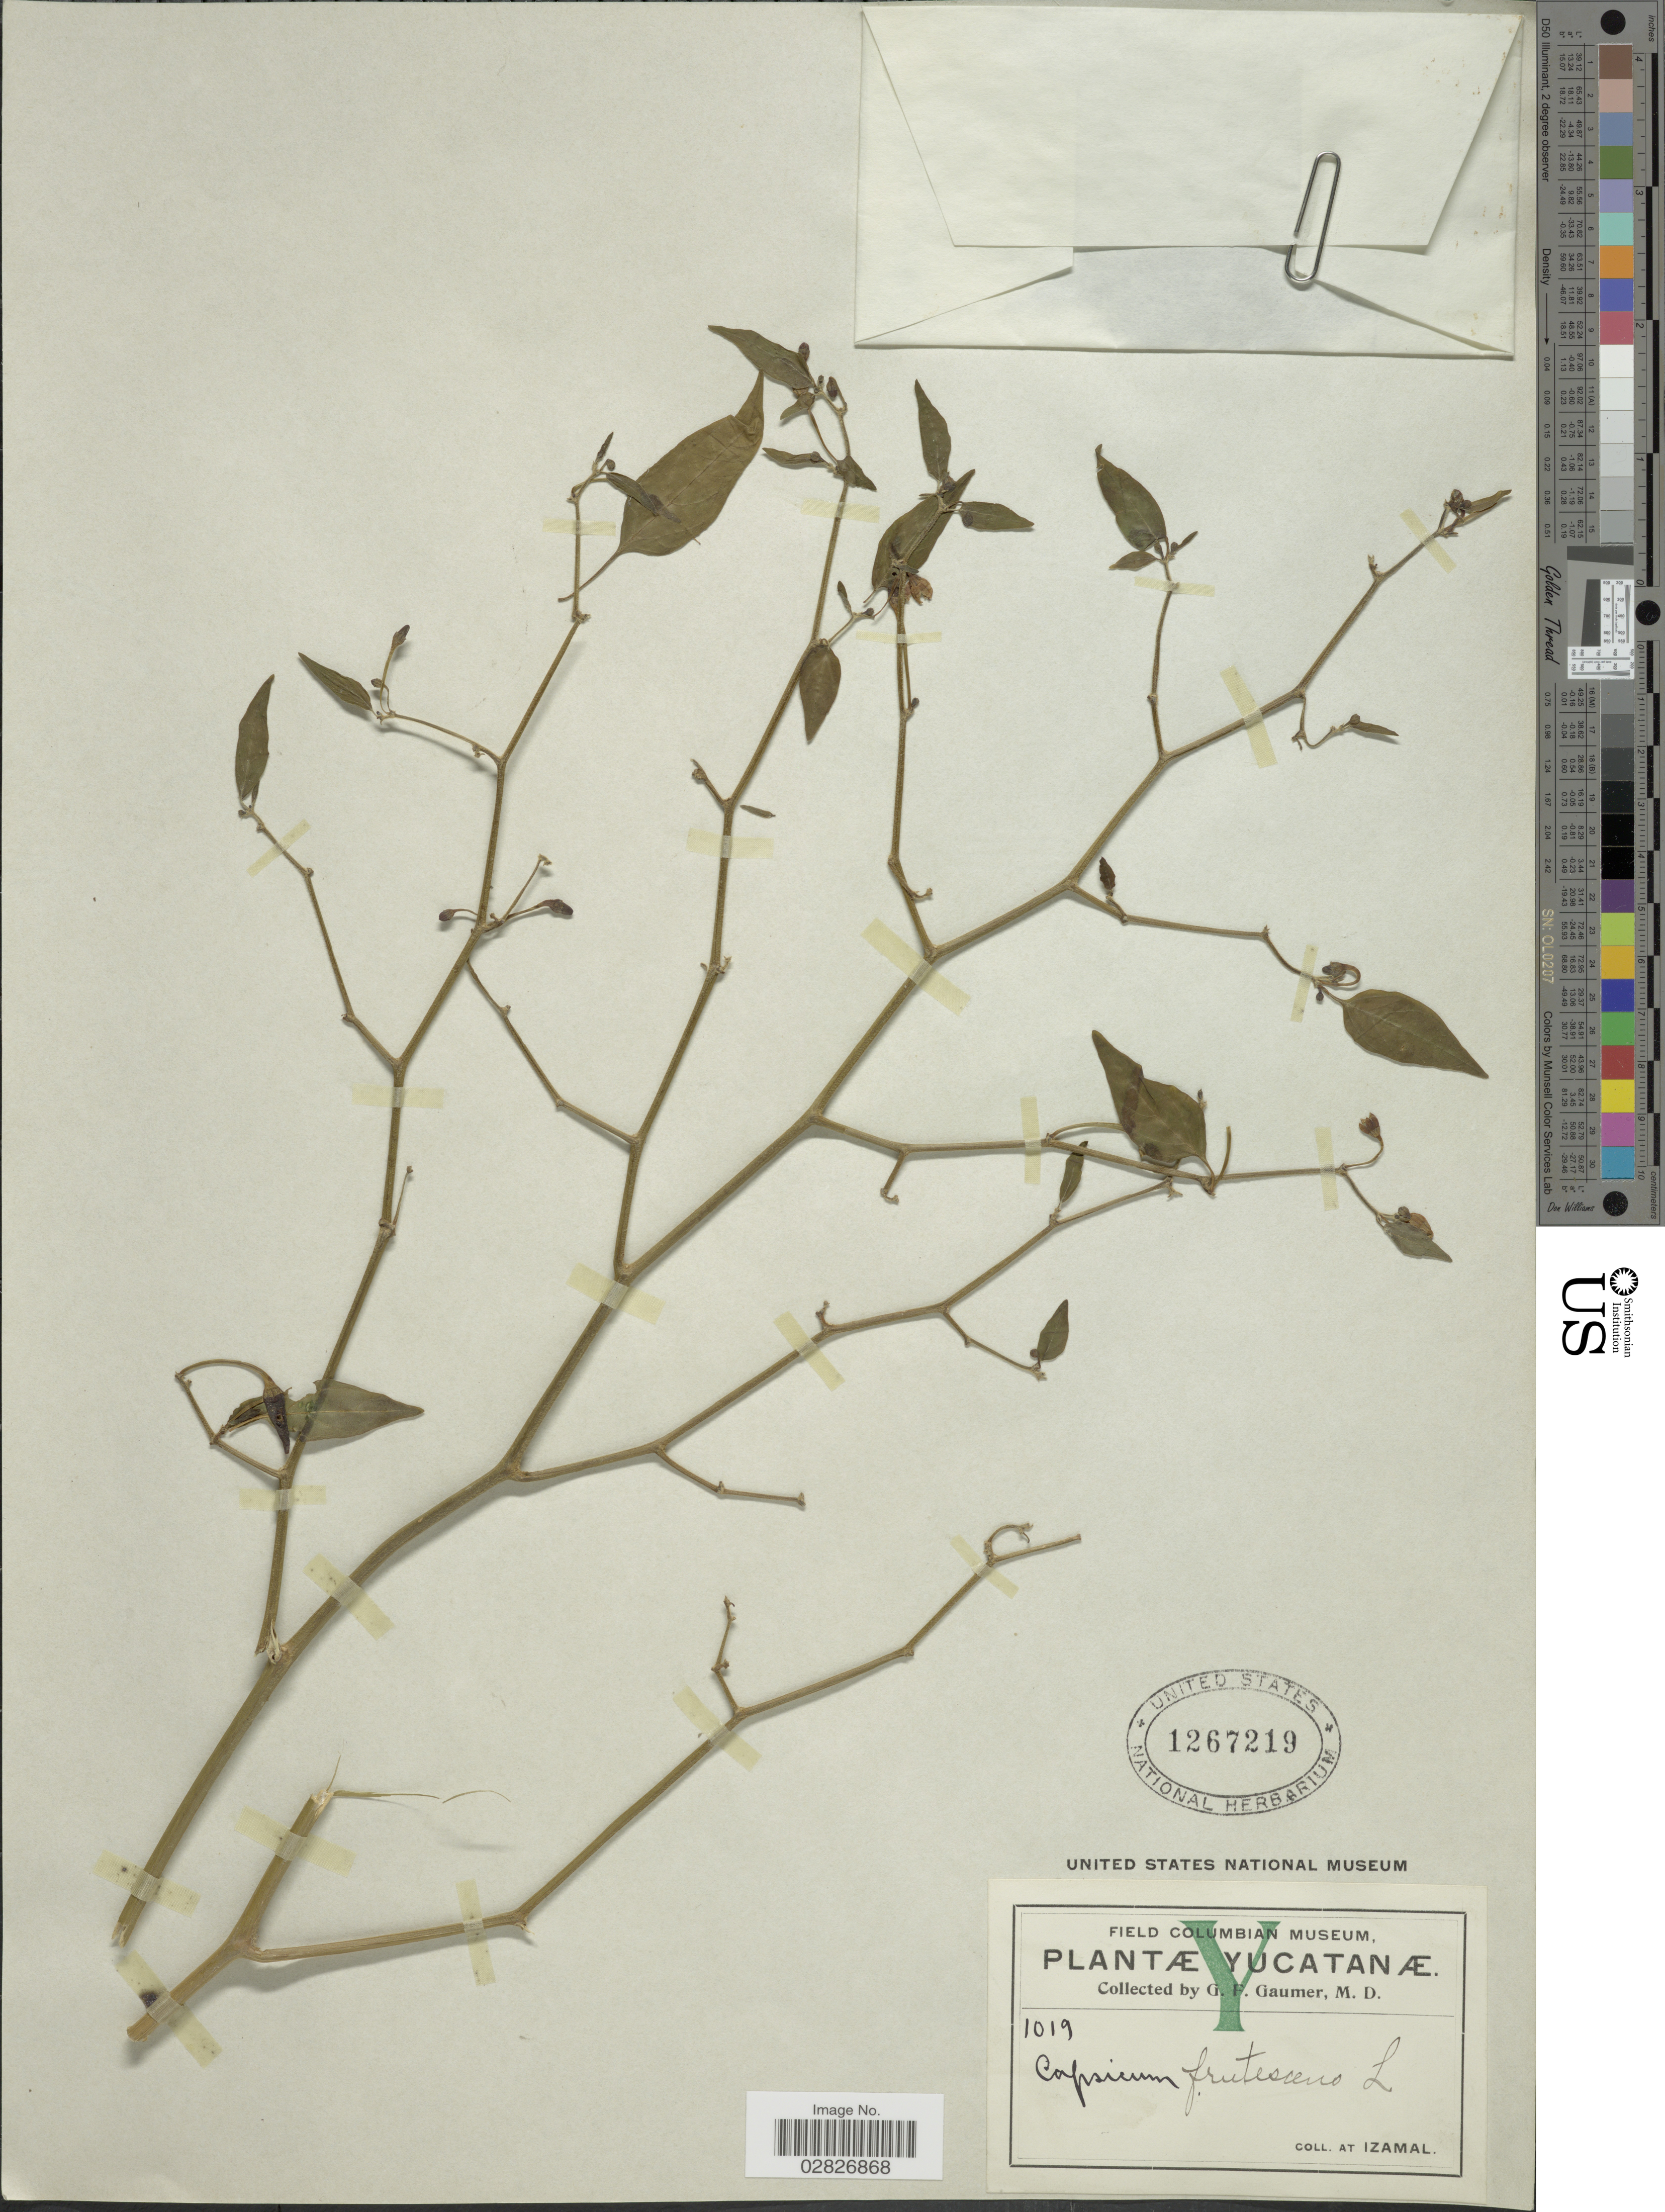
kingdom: Plantae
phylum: Tracheophyta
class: Magnoliopsida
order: Solanales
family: Solanaceae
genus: Capsicum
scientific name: Capsicum frutescens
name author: L.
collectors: G. F. Gaumer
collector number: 1019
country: Mexico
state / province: Yucatán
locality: Izamal.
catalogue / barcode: US 1267219